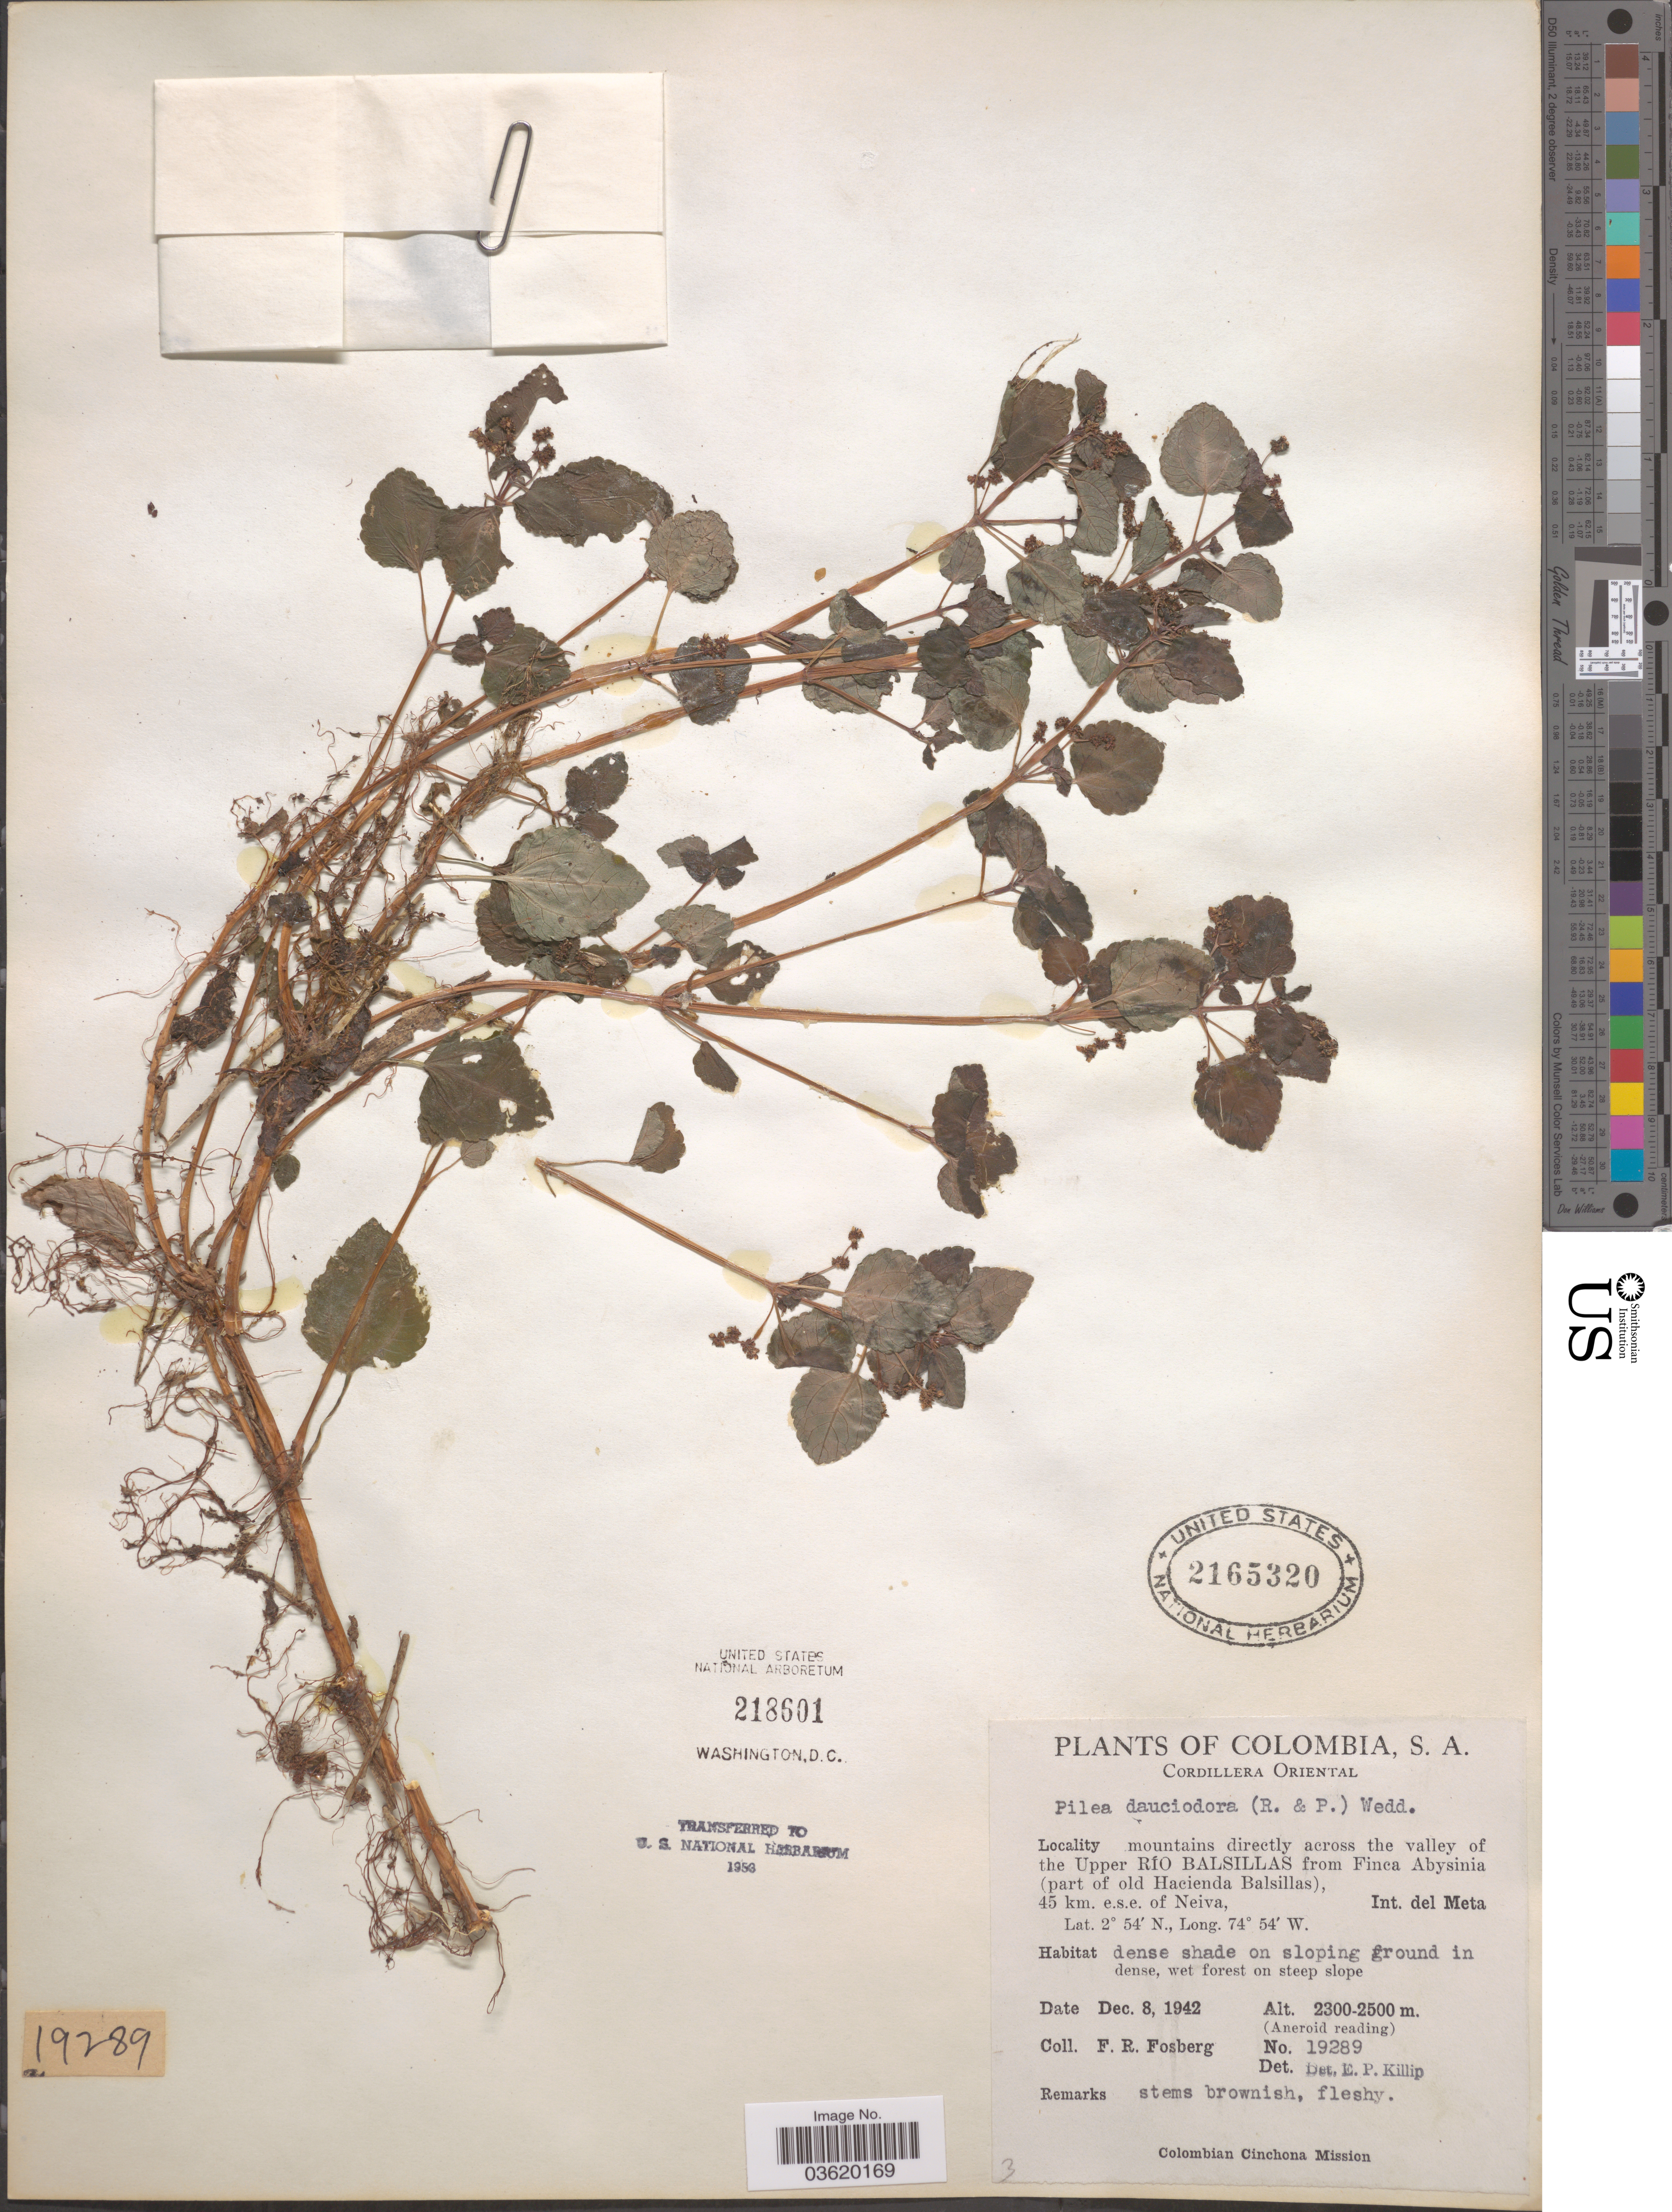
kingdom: Plantae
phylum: Tracheophyta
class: Magnoliopsida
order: Rosales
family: Urticaceae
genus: Pilea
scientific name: Pilea dauciodora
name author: Pav. ex Wedd.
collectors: F. R. Fosberg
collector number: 19289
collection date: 1942-12-08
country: Colombia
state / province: Meta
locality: Cordillera Oriental. Mountains directly across the valley of the Upper Río Balsillas from Finca Abysinia (part of old Hacienda Balsillas), 45 km. e.s.e. of Neiva, Int. del Meta.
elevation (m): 2300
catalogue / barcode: US 2165320